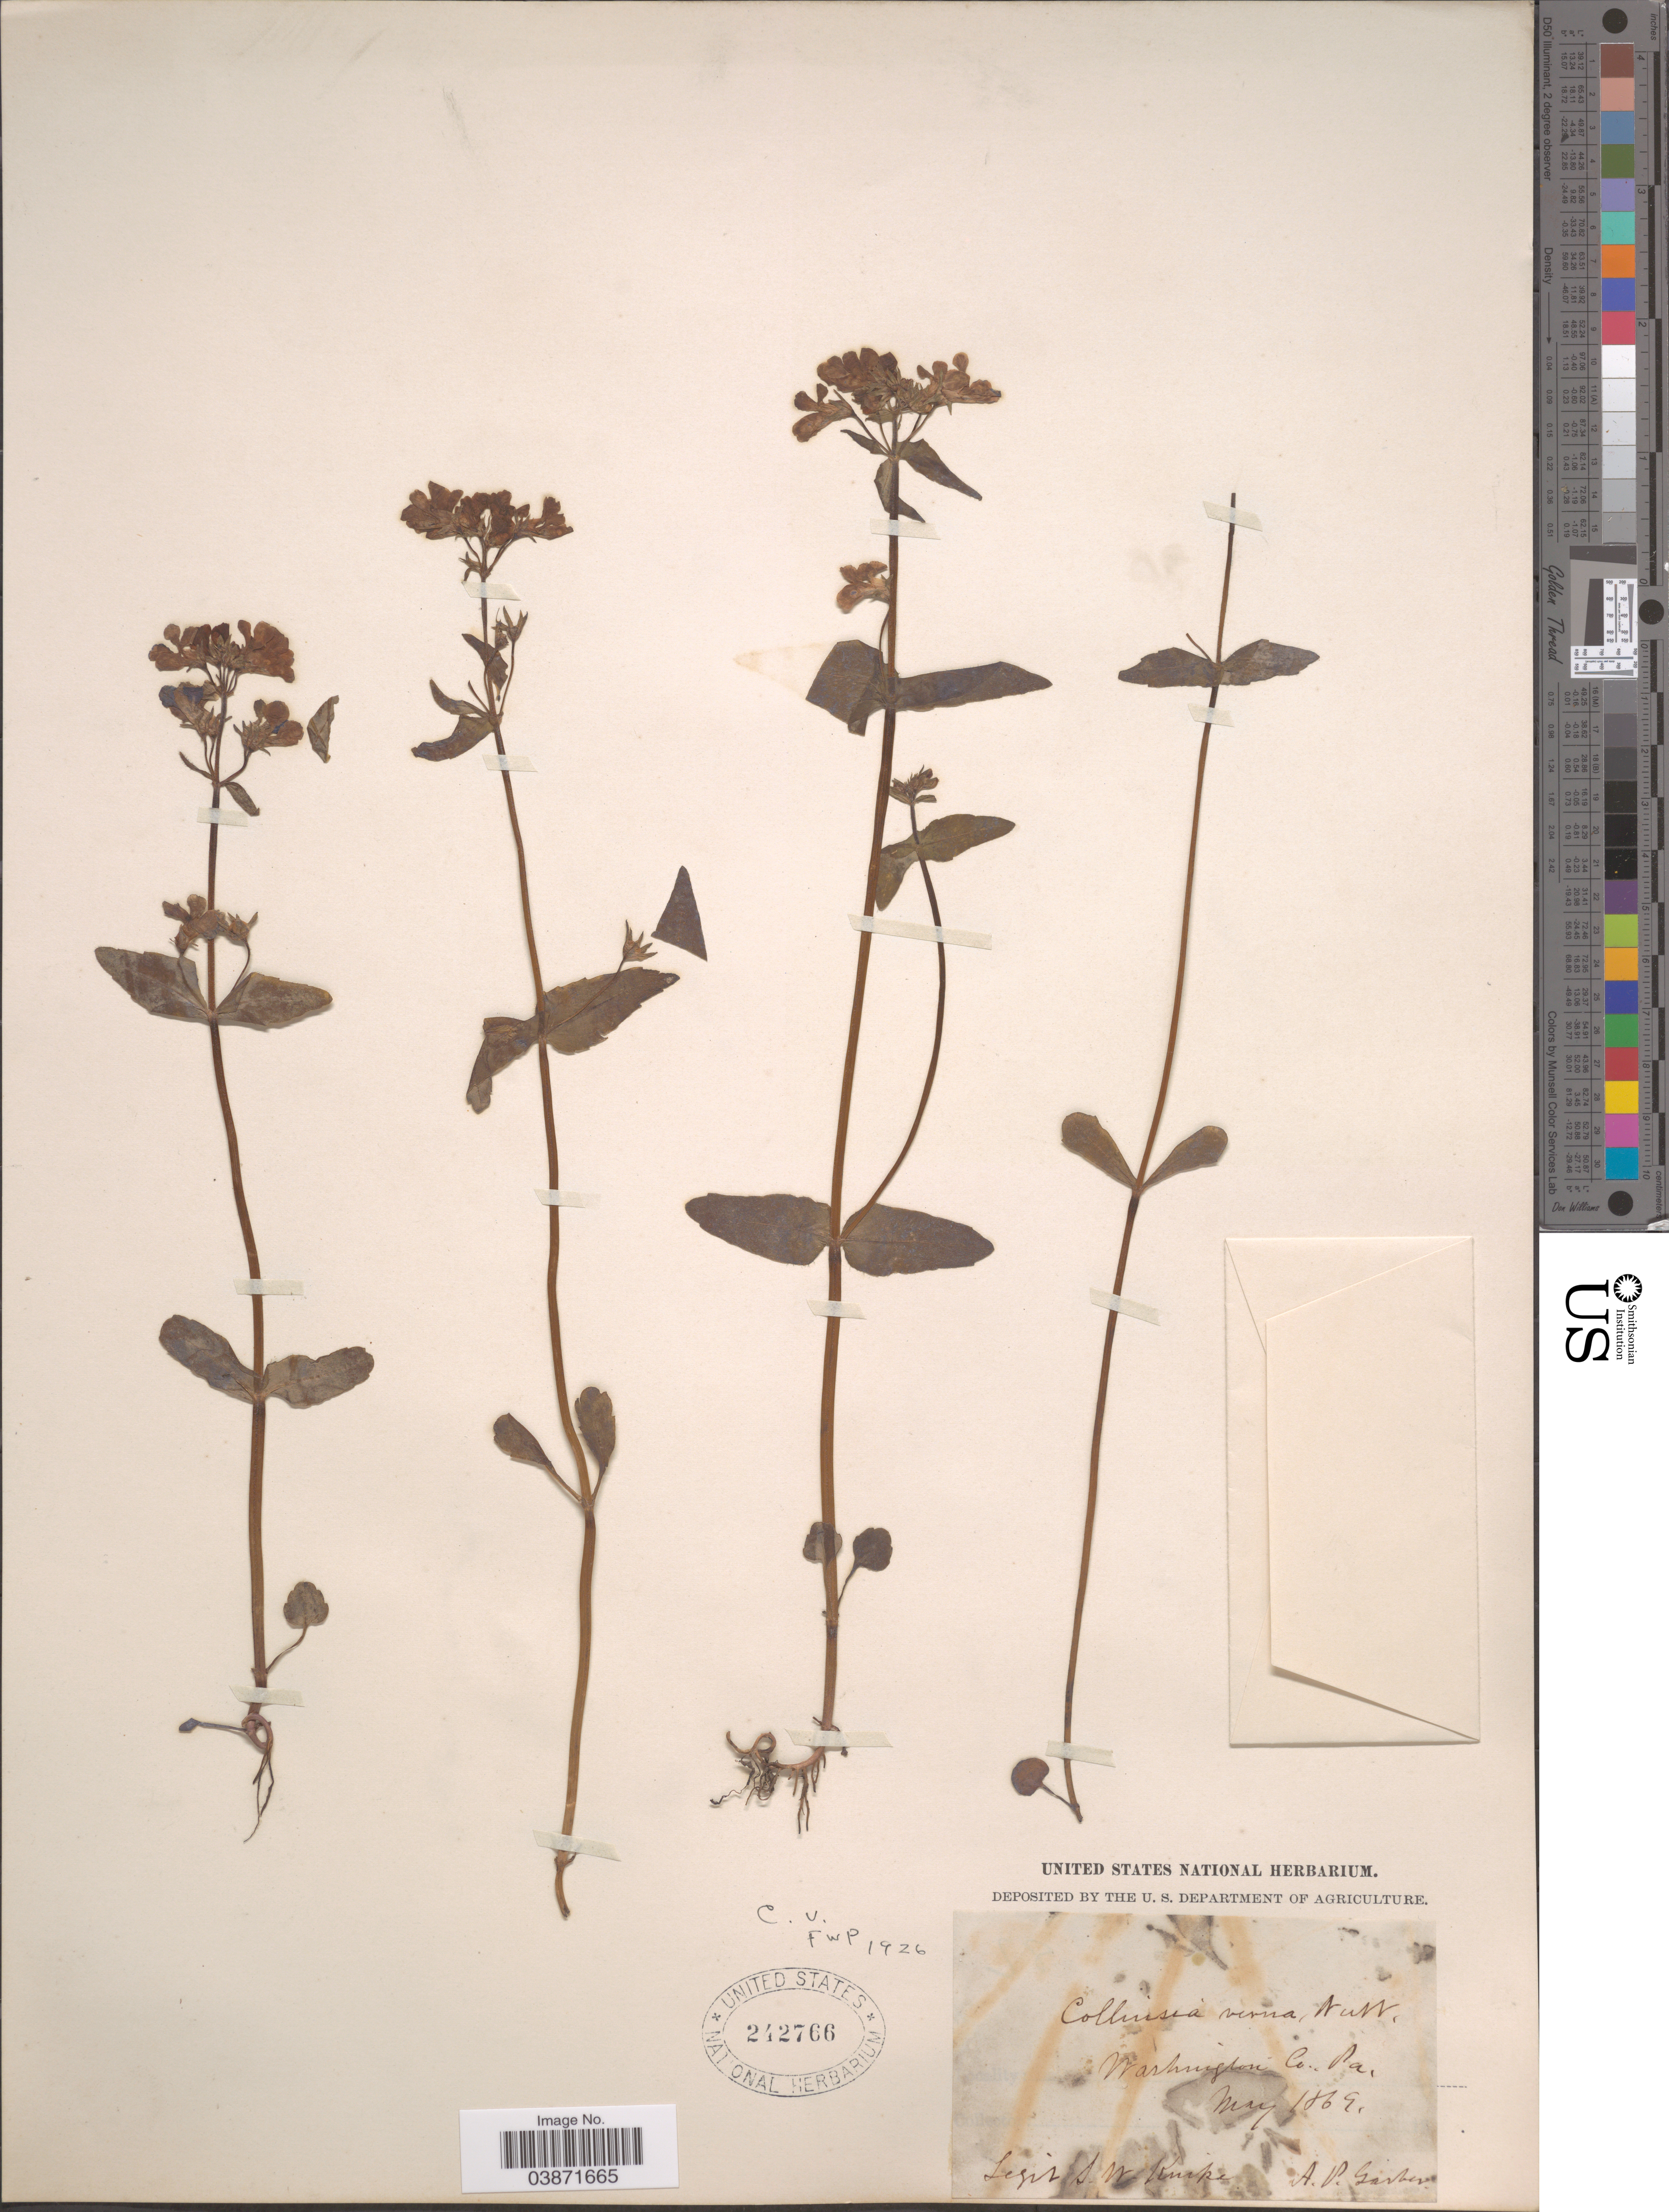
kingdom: Plantae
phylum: Tracheophyta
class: Magnoliopsida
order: Lamiales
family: Plantaginaceae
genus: Collinsia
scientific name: Collinsia verna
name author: Nutt.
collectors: S. Kuike & A. P. Garber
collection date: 1869-05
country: United States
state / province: Pennsylvania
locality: Washington Co.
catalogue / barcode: US 242766